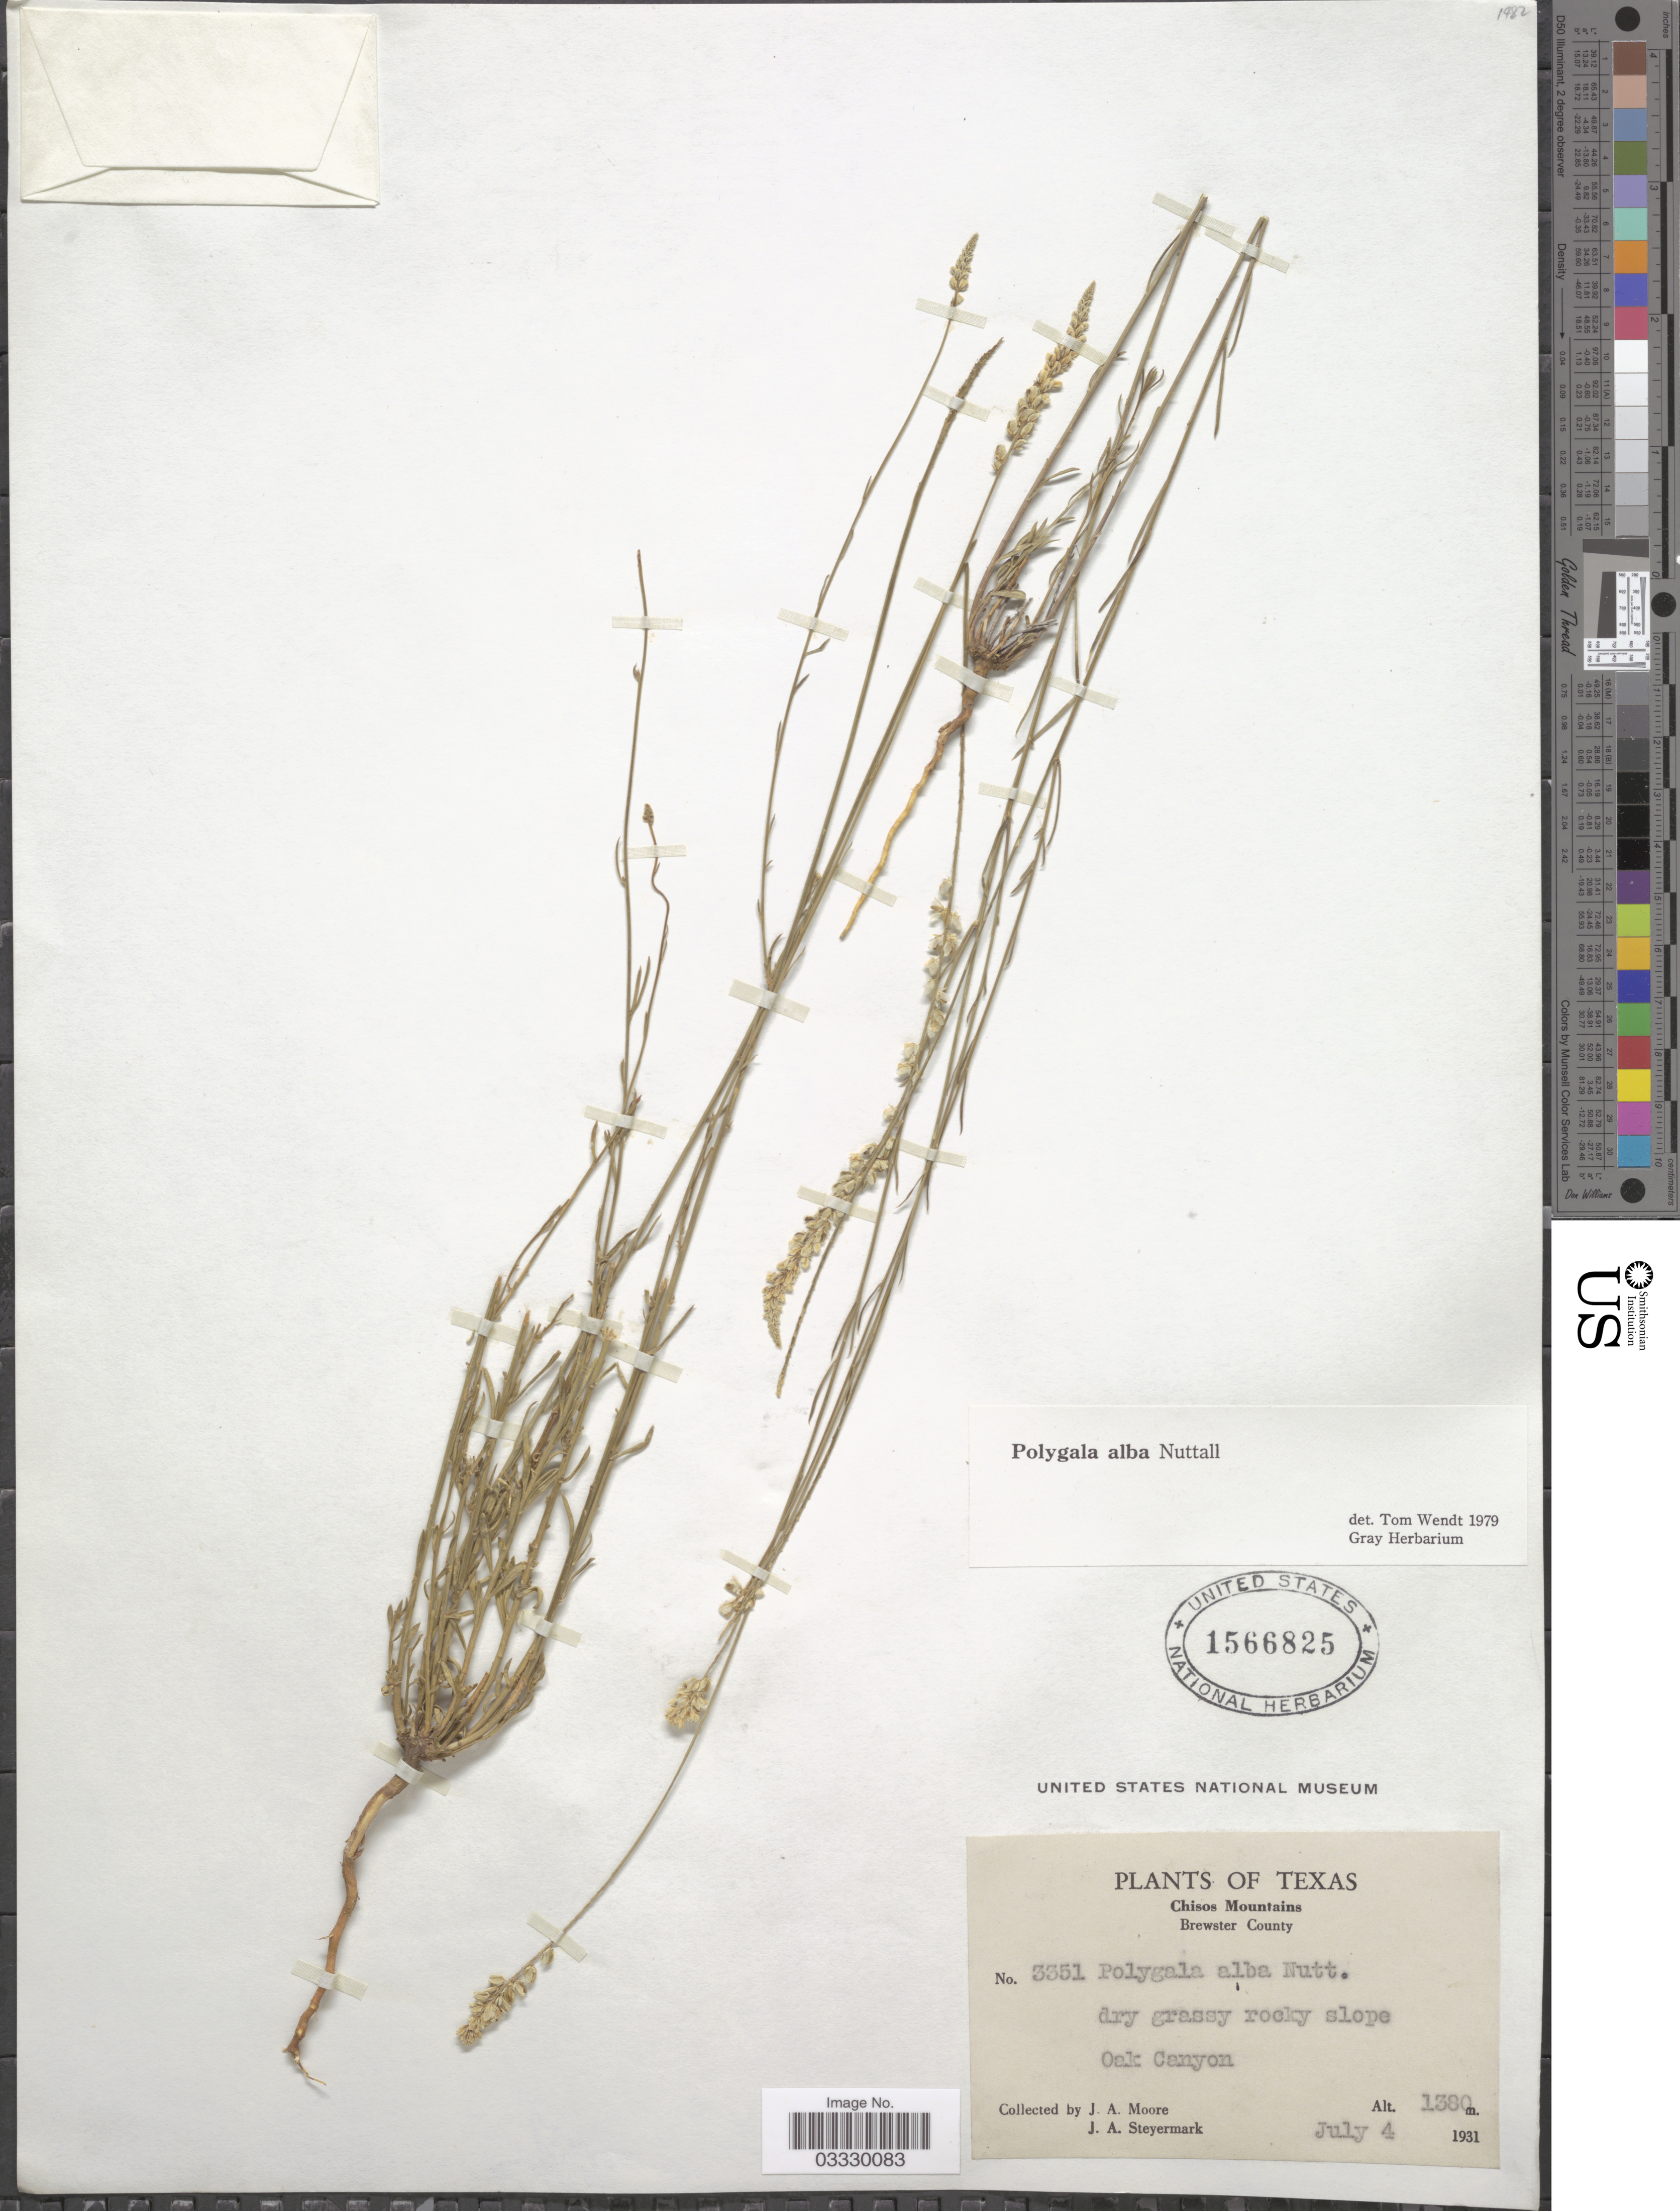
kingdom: Plantae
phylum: Tracheophyta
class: Magnoliopsida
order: Fabales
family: Polygalaceae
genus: Polygala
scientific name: Polygala alba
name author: Nutt.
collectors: J. A. Moore & J. Steyermark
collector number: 3351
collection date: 1931-07-04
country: United States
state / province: Texas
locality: Chisos Mountains. Brewster County. Oak Canyon.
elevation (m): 1380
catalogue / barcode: US 1566825